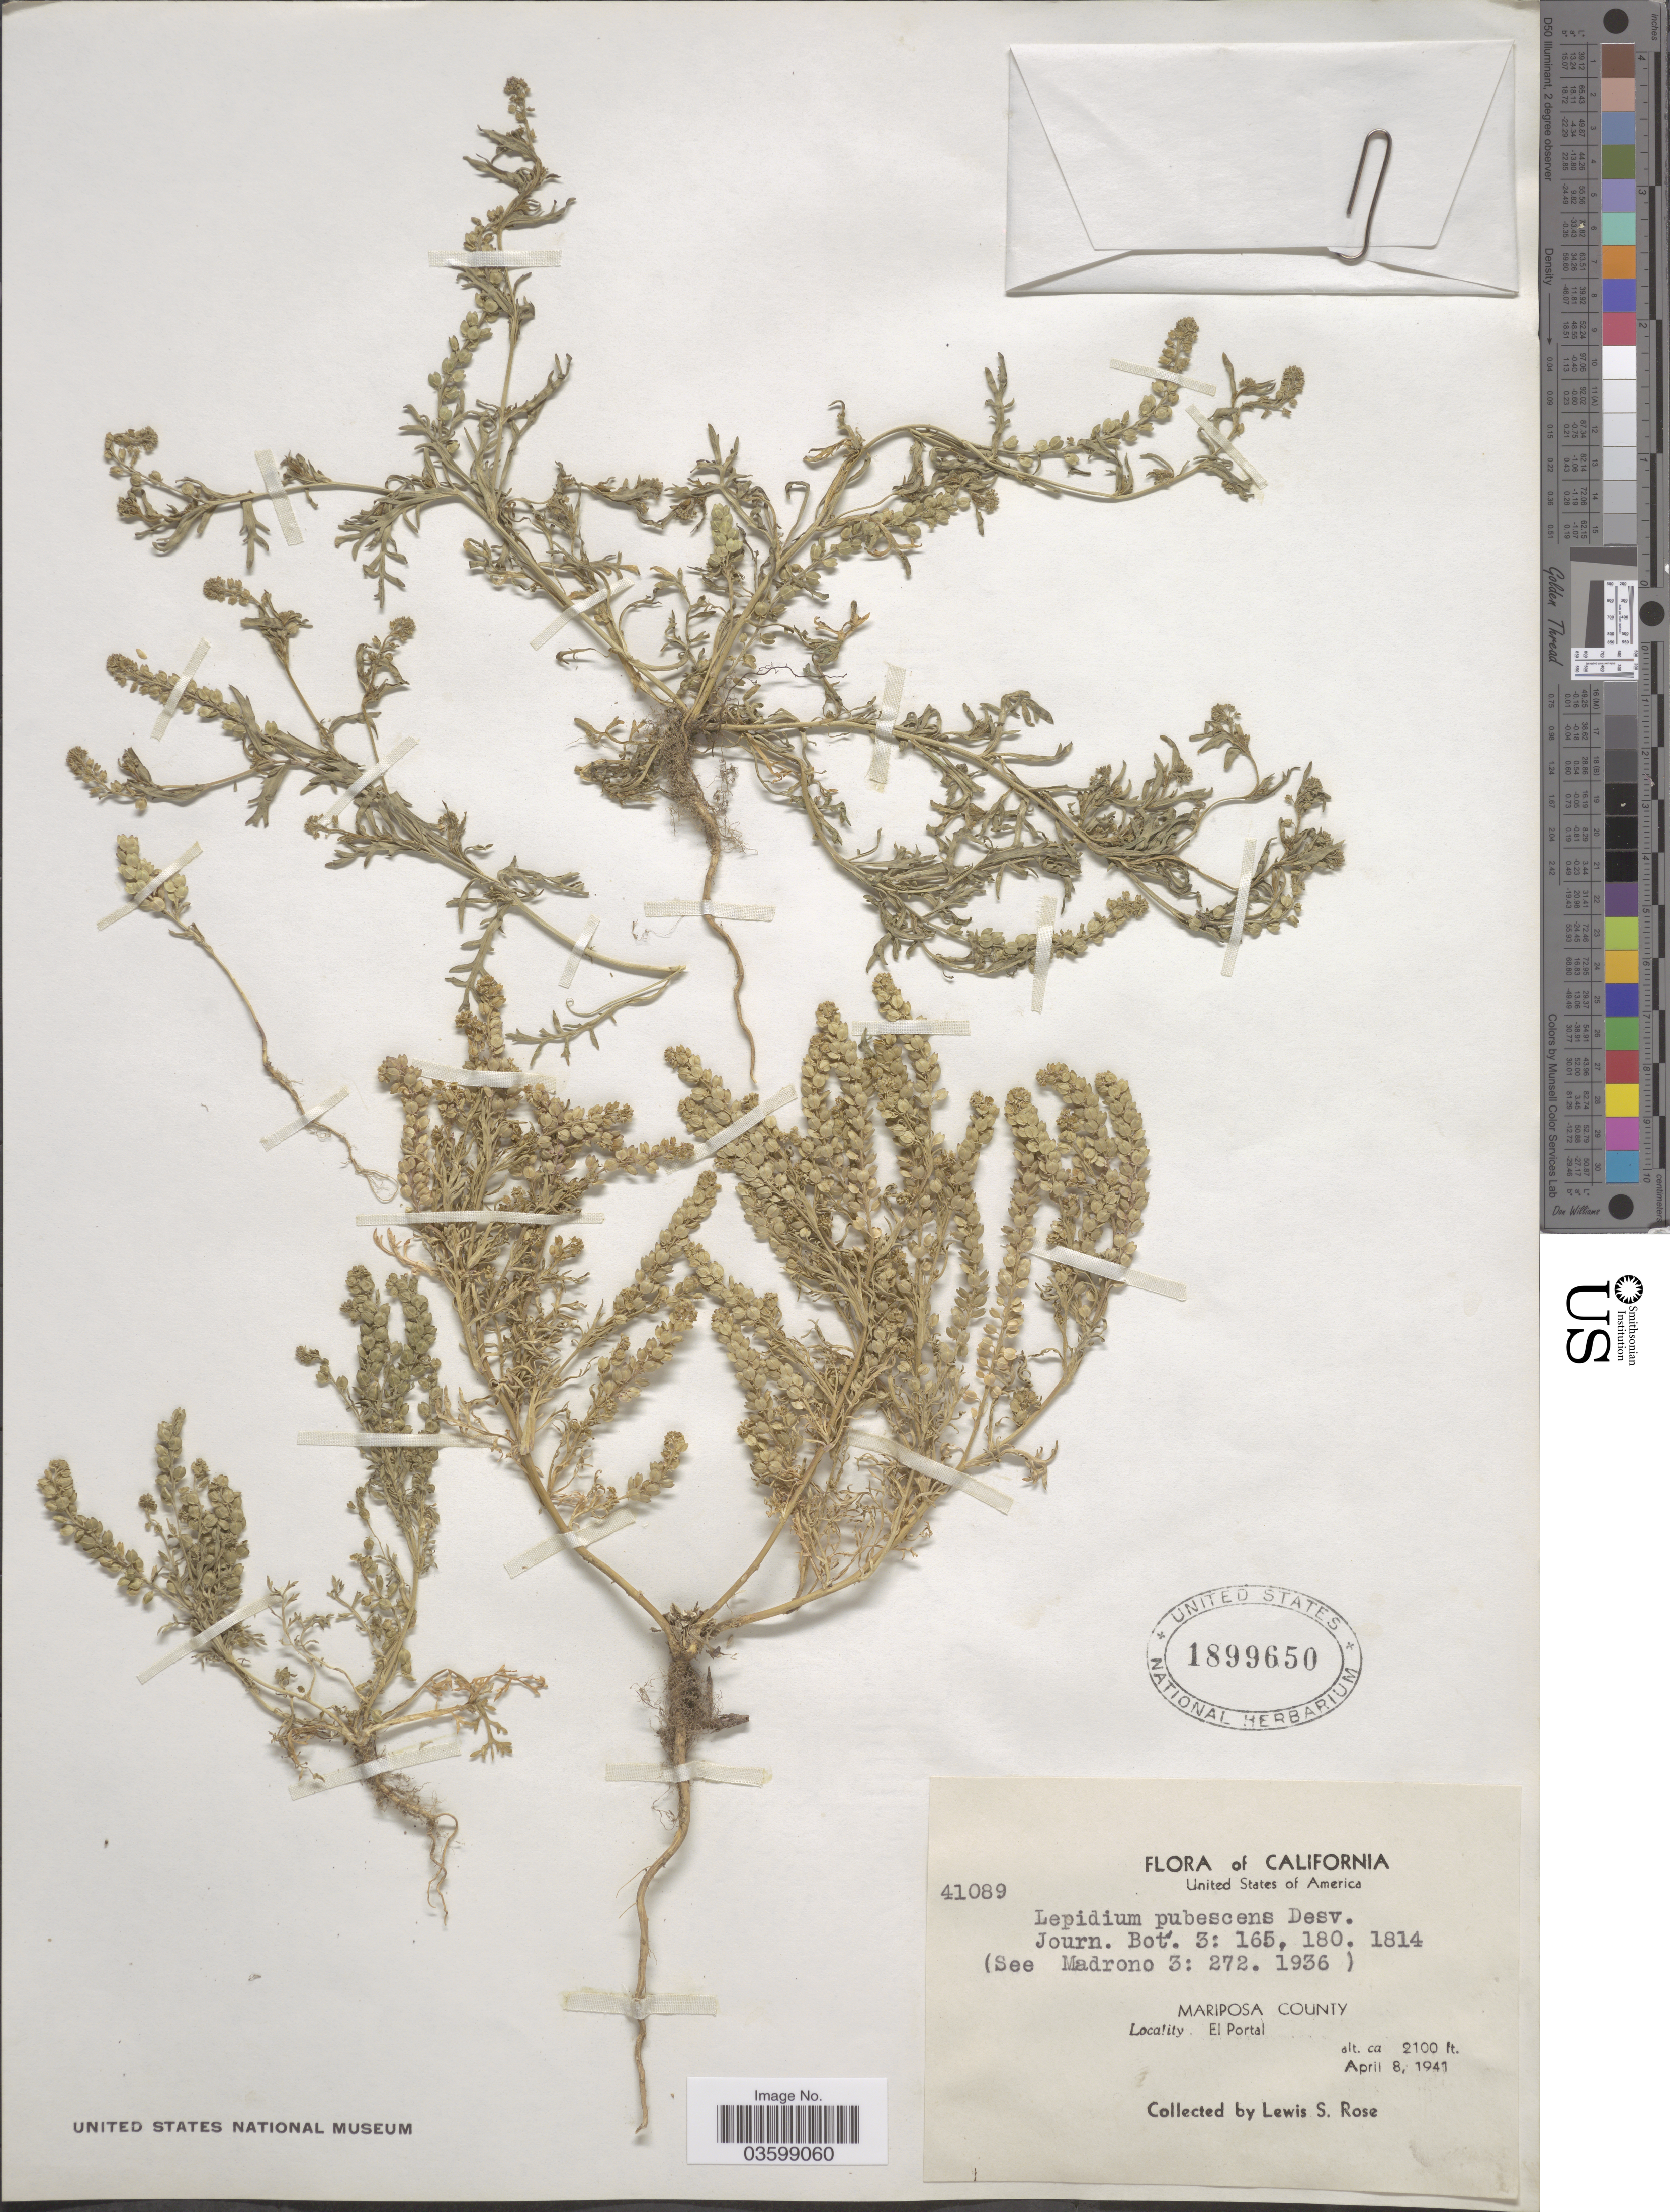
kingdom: Plantae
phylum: Tracheophyta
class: Magnoliopsida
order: Brassicales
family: Brassicaceae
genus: Lepidium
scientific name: Lepidium strictum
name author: (S. Watson) Rattan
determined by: Al-Shehbaz, I. A., (MO), Missouri Botanical Garden (UNITED STATES)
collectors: L. S. Rose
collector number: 41089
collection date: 1941-04-08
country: United States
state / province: California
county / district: Mariposa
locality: Mariposa County. El Portal.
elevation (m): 640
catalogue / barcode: US 1899650